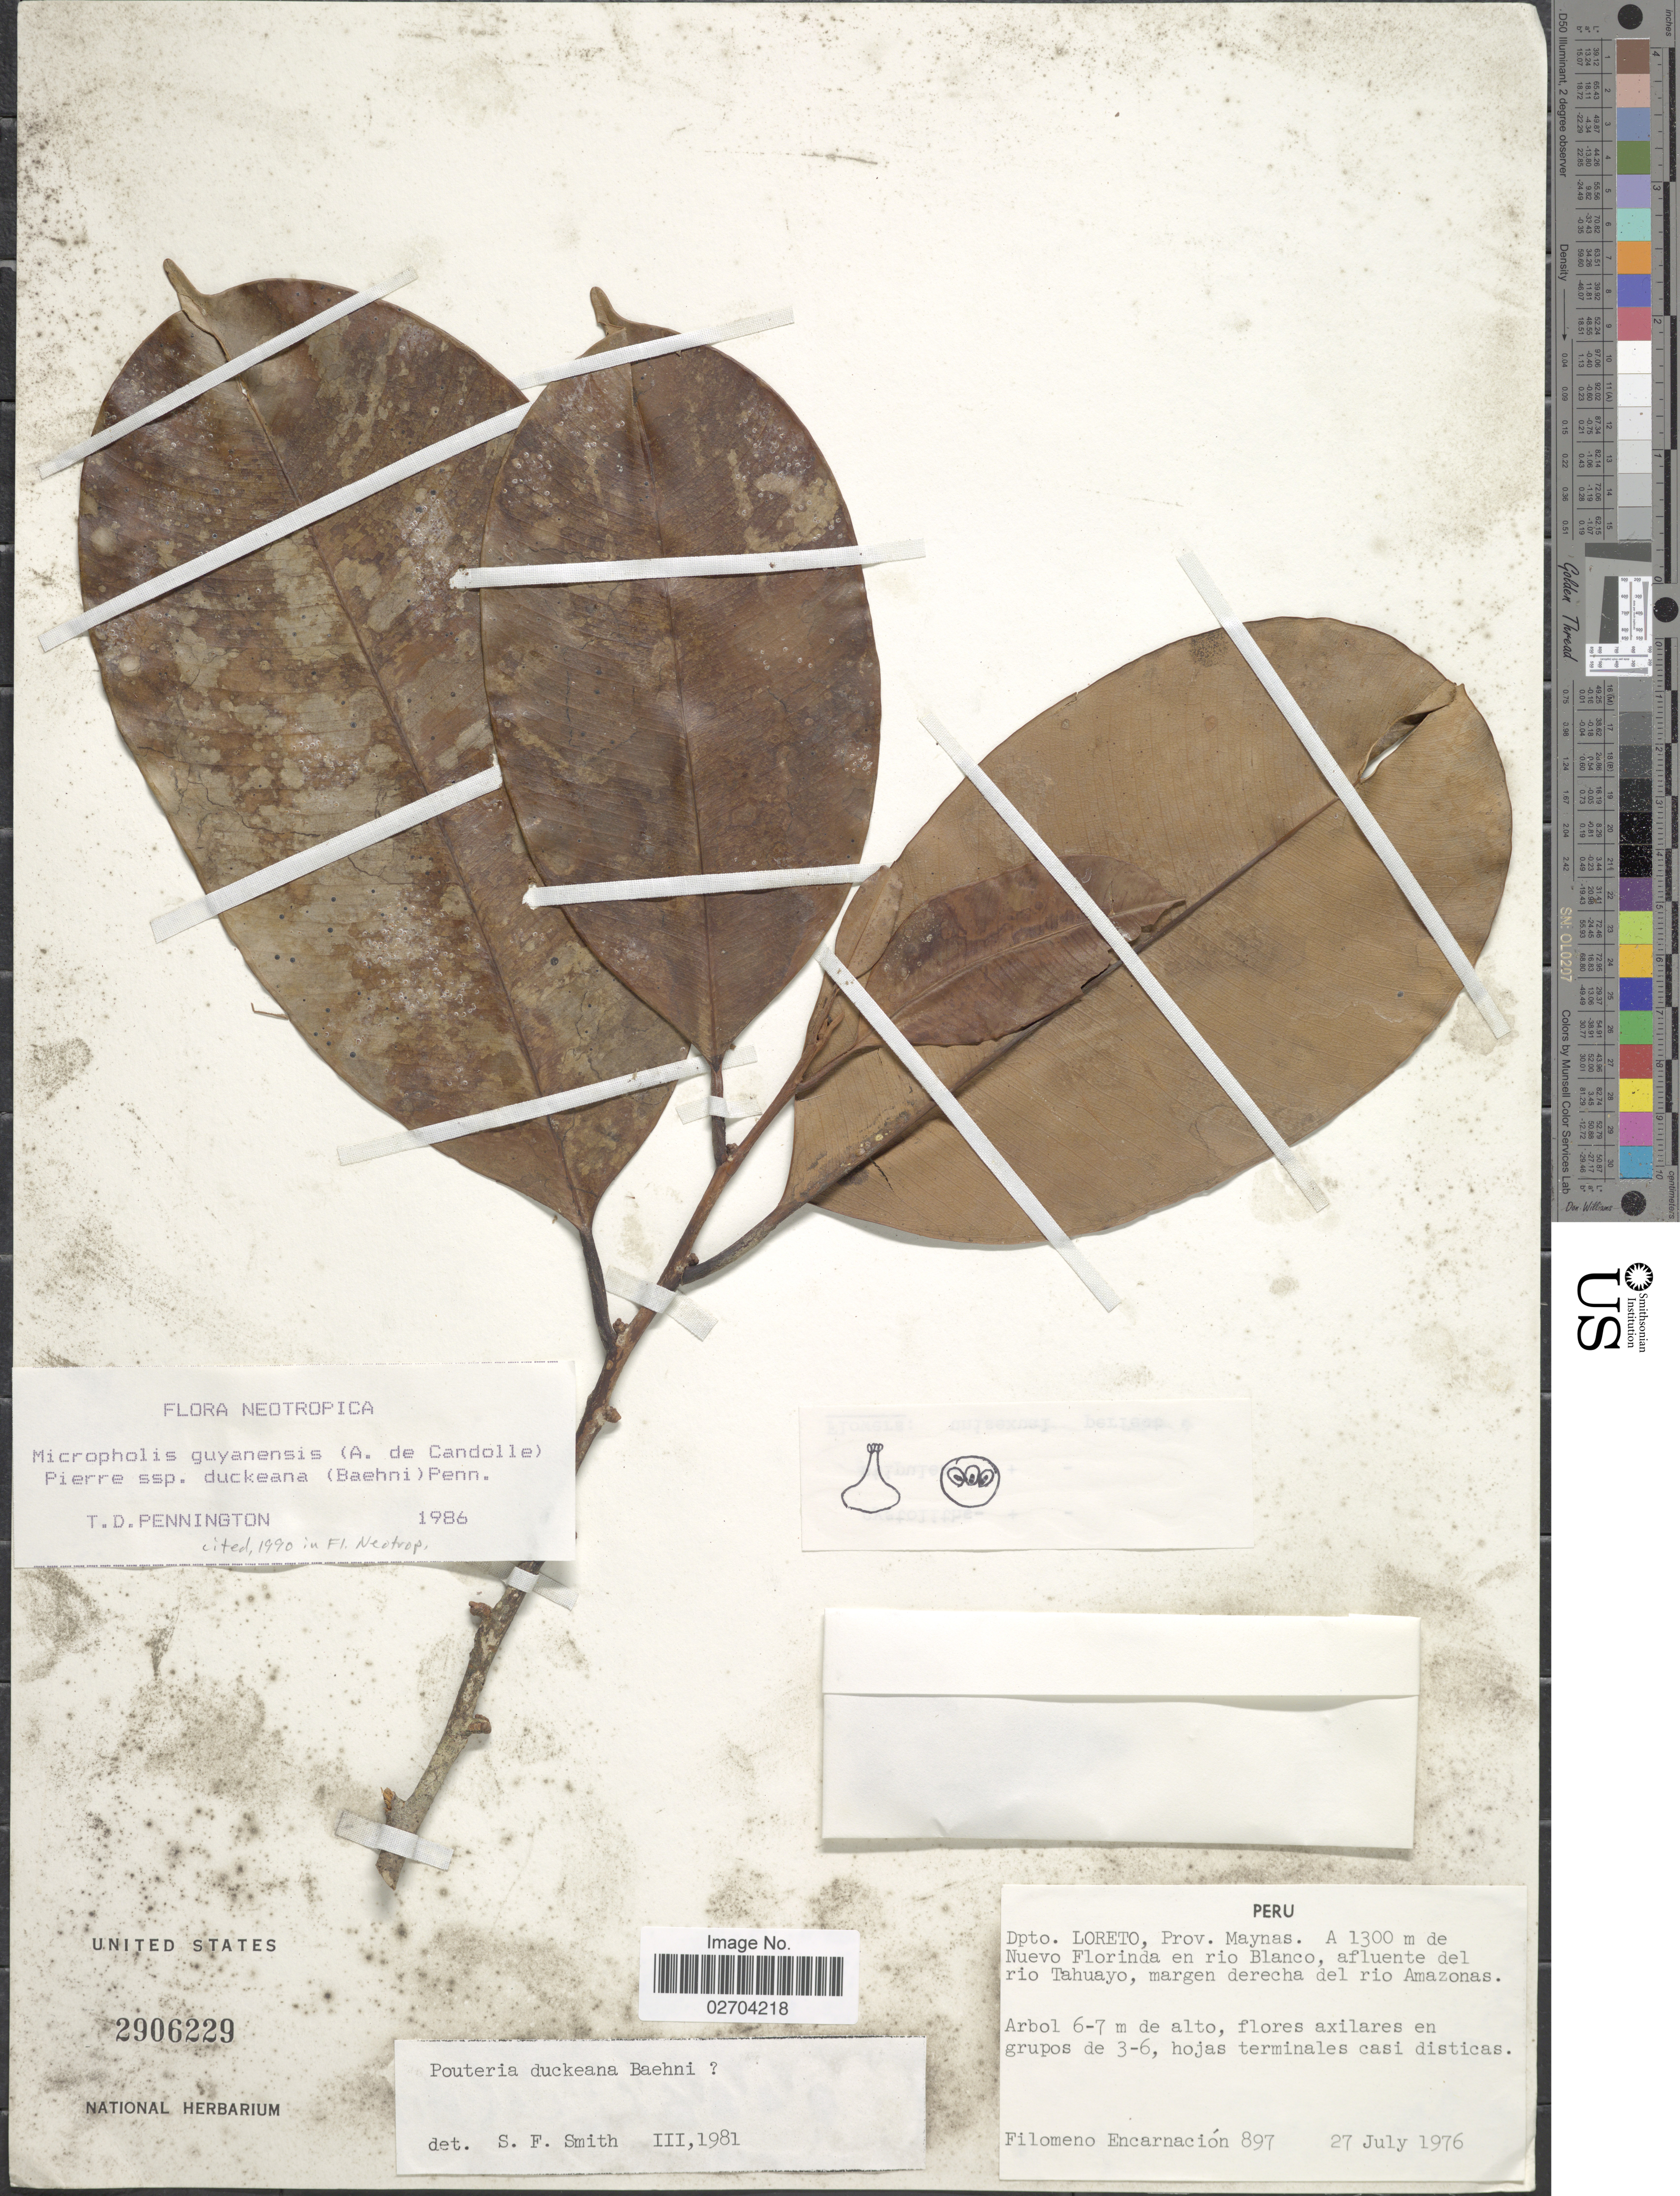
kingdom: Plantae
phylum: Tracheophyta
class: Magnoliopsida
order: Ericales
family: Sapotaceae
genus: Micropholis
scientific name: Micropholis guyanensis subsp. duckeana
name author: (A. DC.) Pierre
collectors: F. Encarnación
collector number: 897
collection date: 1976-07-27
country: Peru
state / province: Loreto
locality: Dpto. Loreto, Prov. Maynas, Nuevo Florinda en rio Blanco, afluente del rio Tahuayo, margen derecha del rio Amazonas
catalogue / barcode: US 2906229